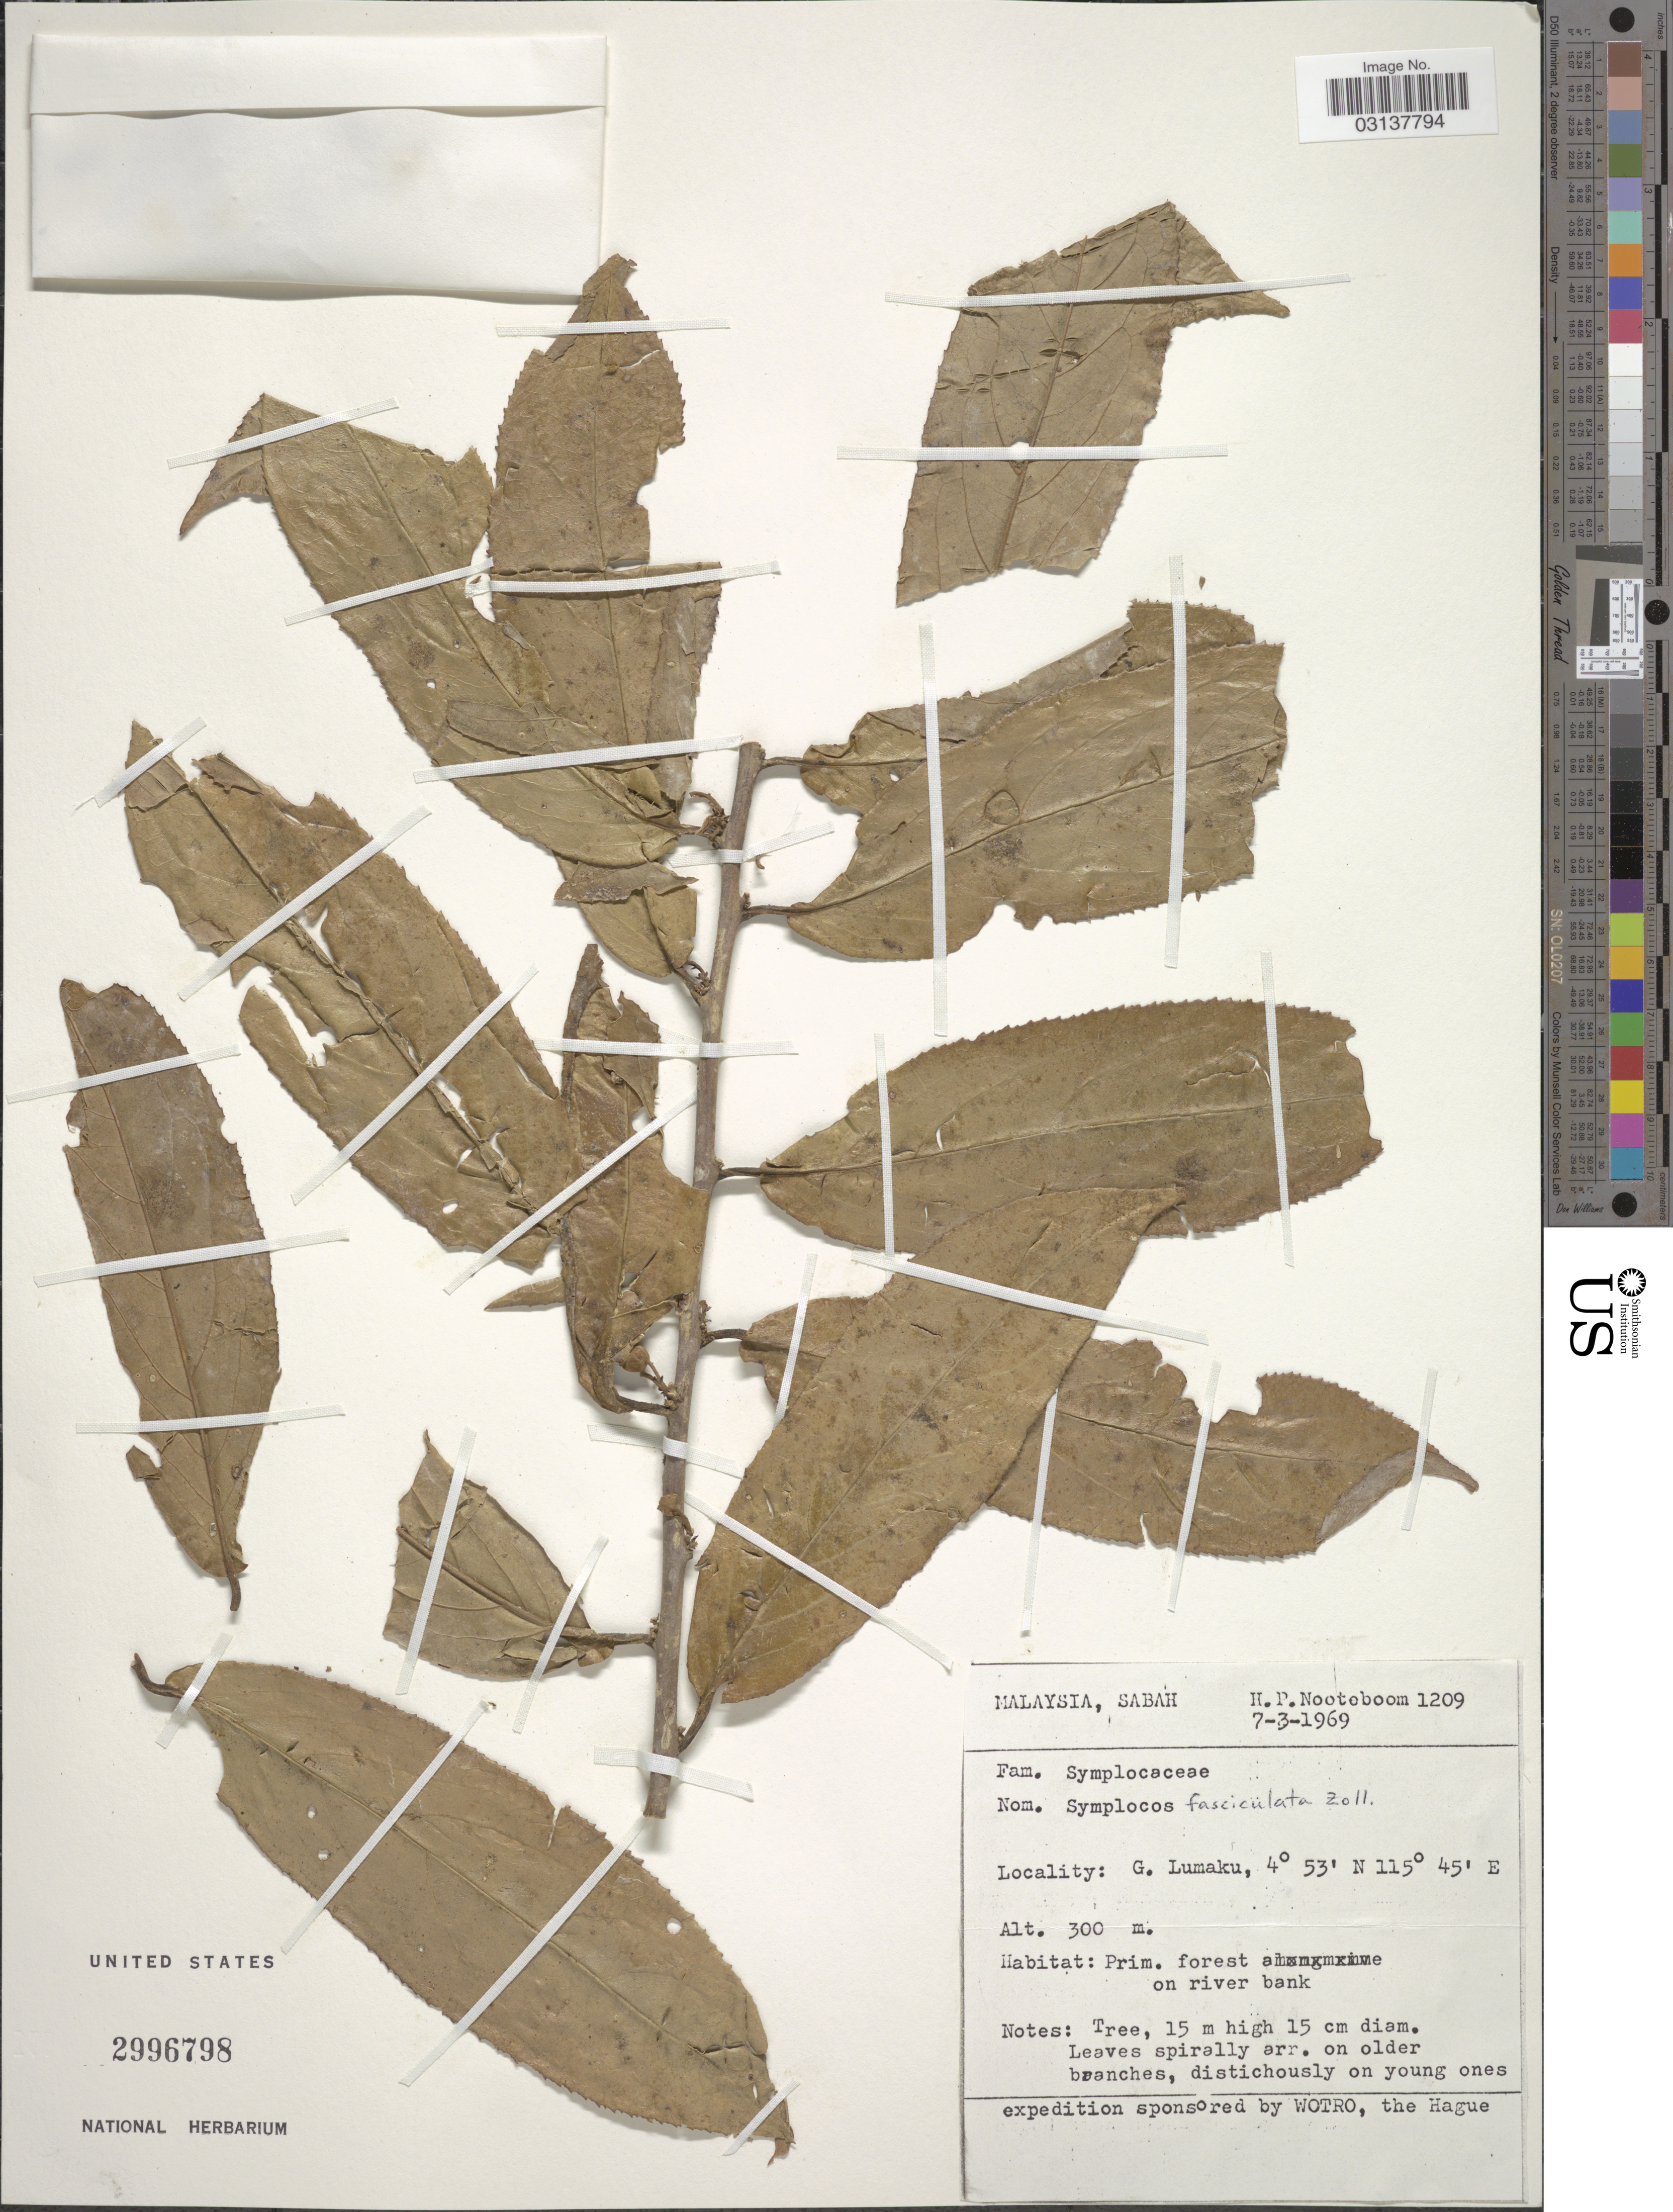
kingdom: Plantae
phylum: Tracheophyta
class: Magnoliopsida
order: Ericales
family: Symplocaceae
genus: Symplocos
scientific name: Symplocos fasciculata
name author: Zoll.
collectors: H. P. Nooteboom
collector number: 1209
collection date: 1969-03-07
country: Malaysia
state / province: Sabah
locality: G. Lumaku.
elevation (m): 300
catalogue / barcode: US 2996798